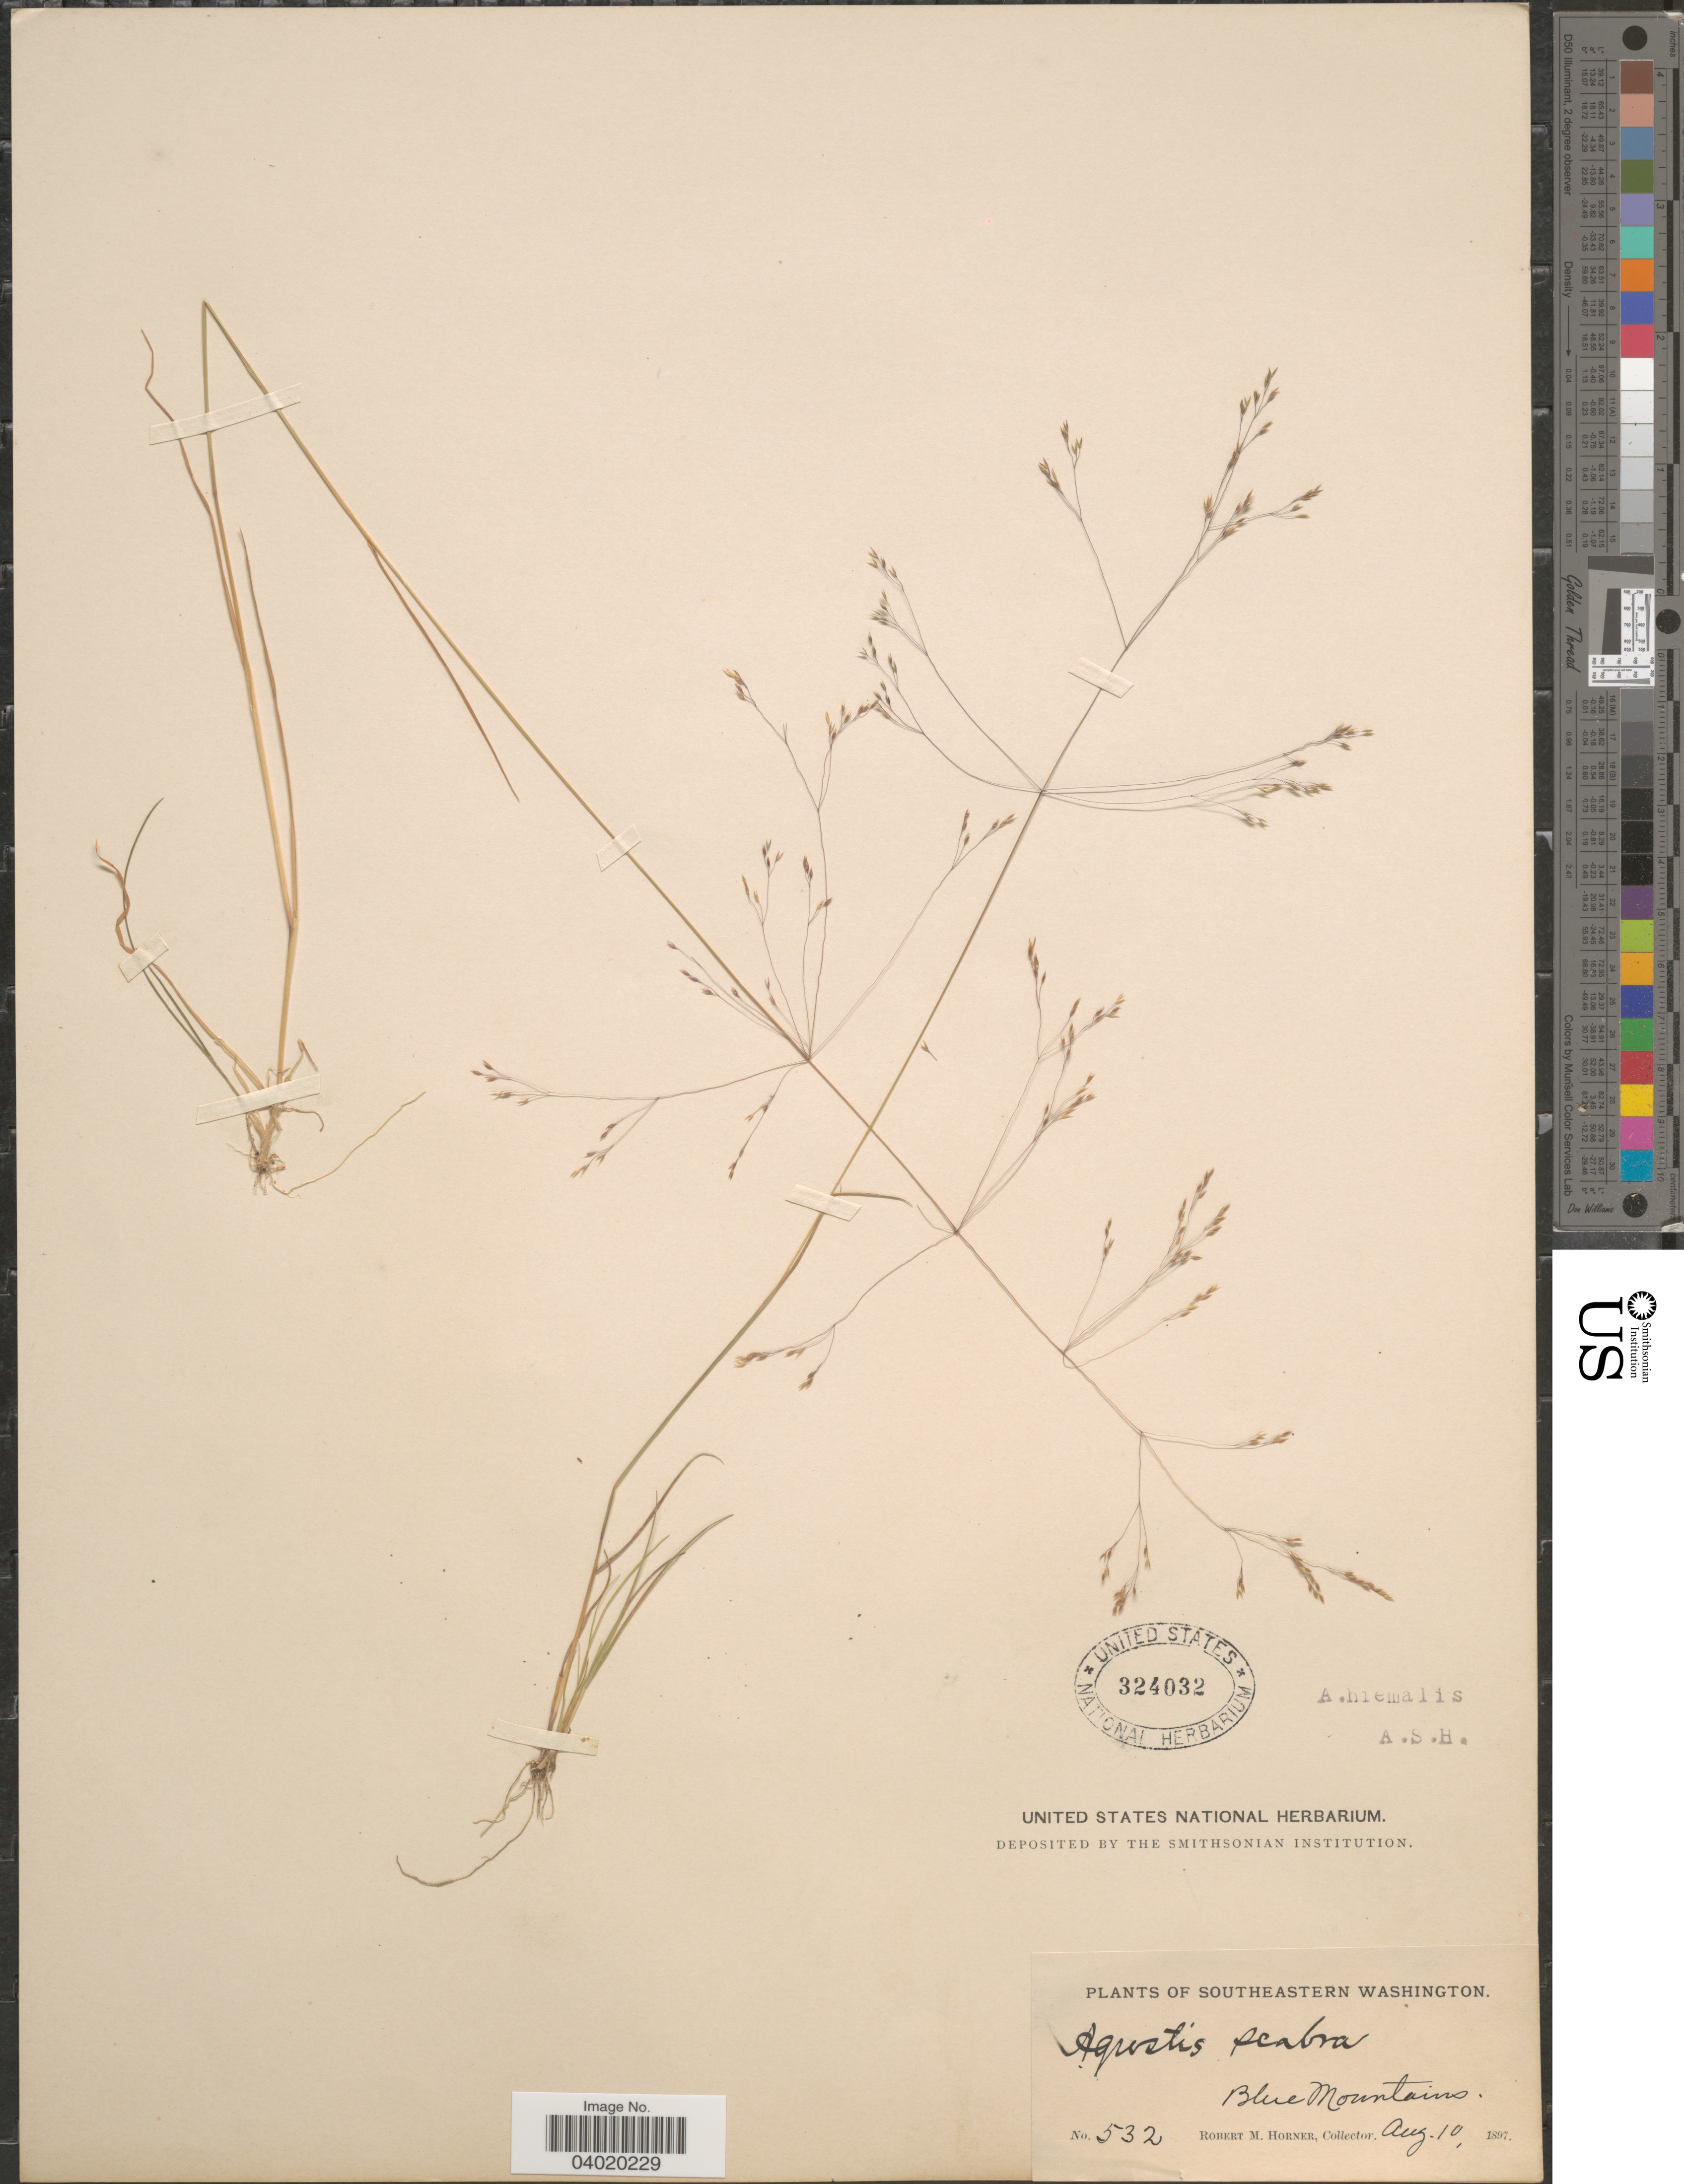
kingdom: Plantae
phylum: Tracheophyta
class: Liliopsida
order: Poales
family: Poaceae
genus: Agrostis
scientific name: Agrostis hyemalis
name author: (Walter) Britton et al.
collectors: R. Horner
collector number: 532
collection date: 1897-08-10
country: United States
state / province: Washington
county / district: Clallam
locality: Southeastern Washington. Blue Mountains.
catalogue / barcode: US 324032